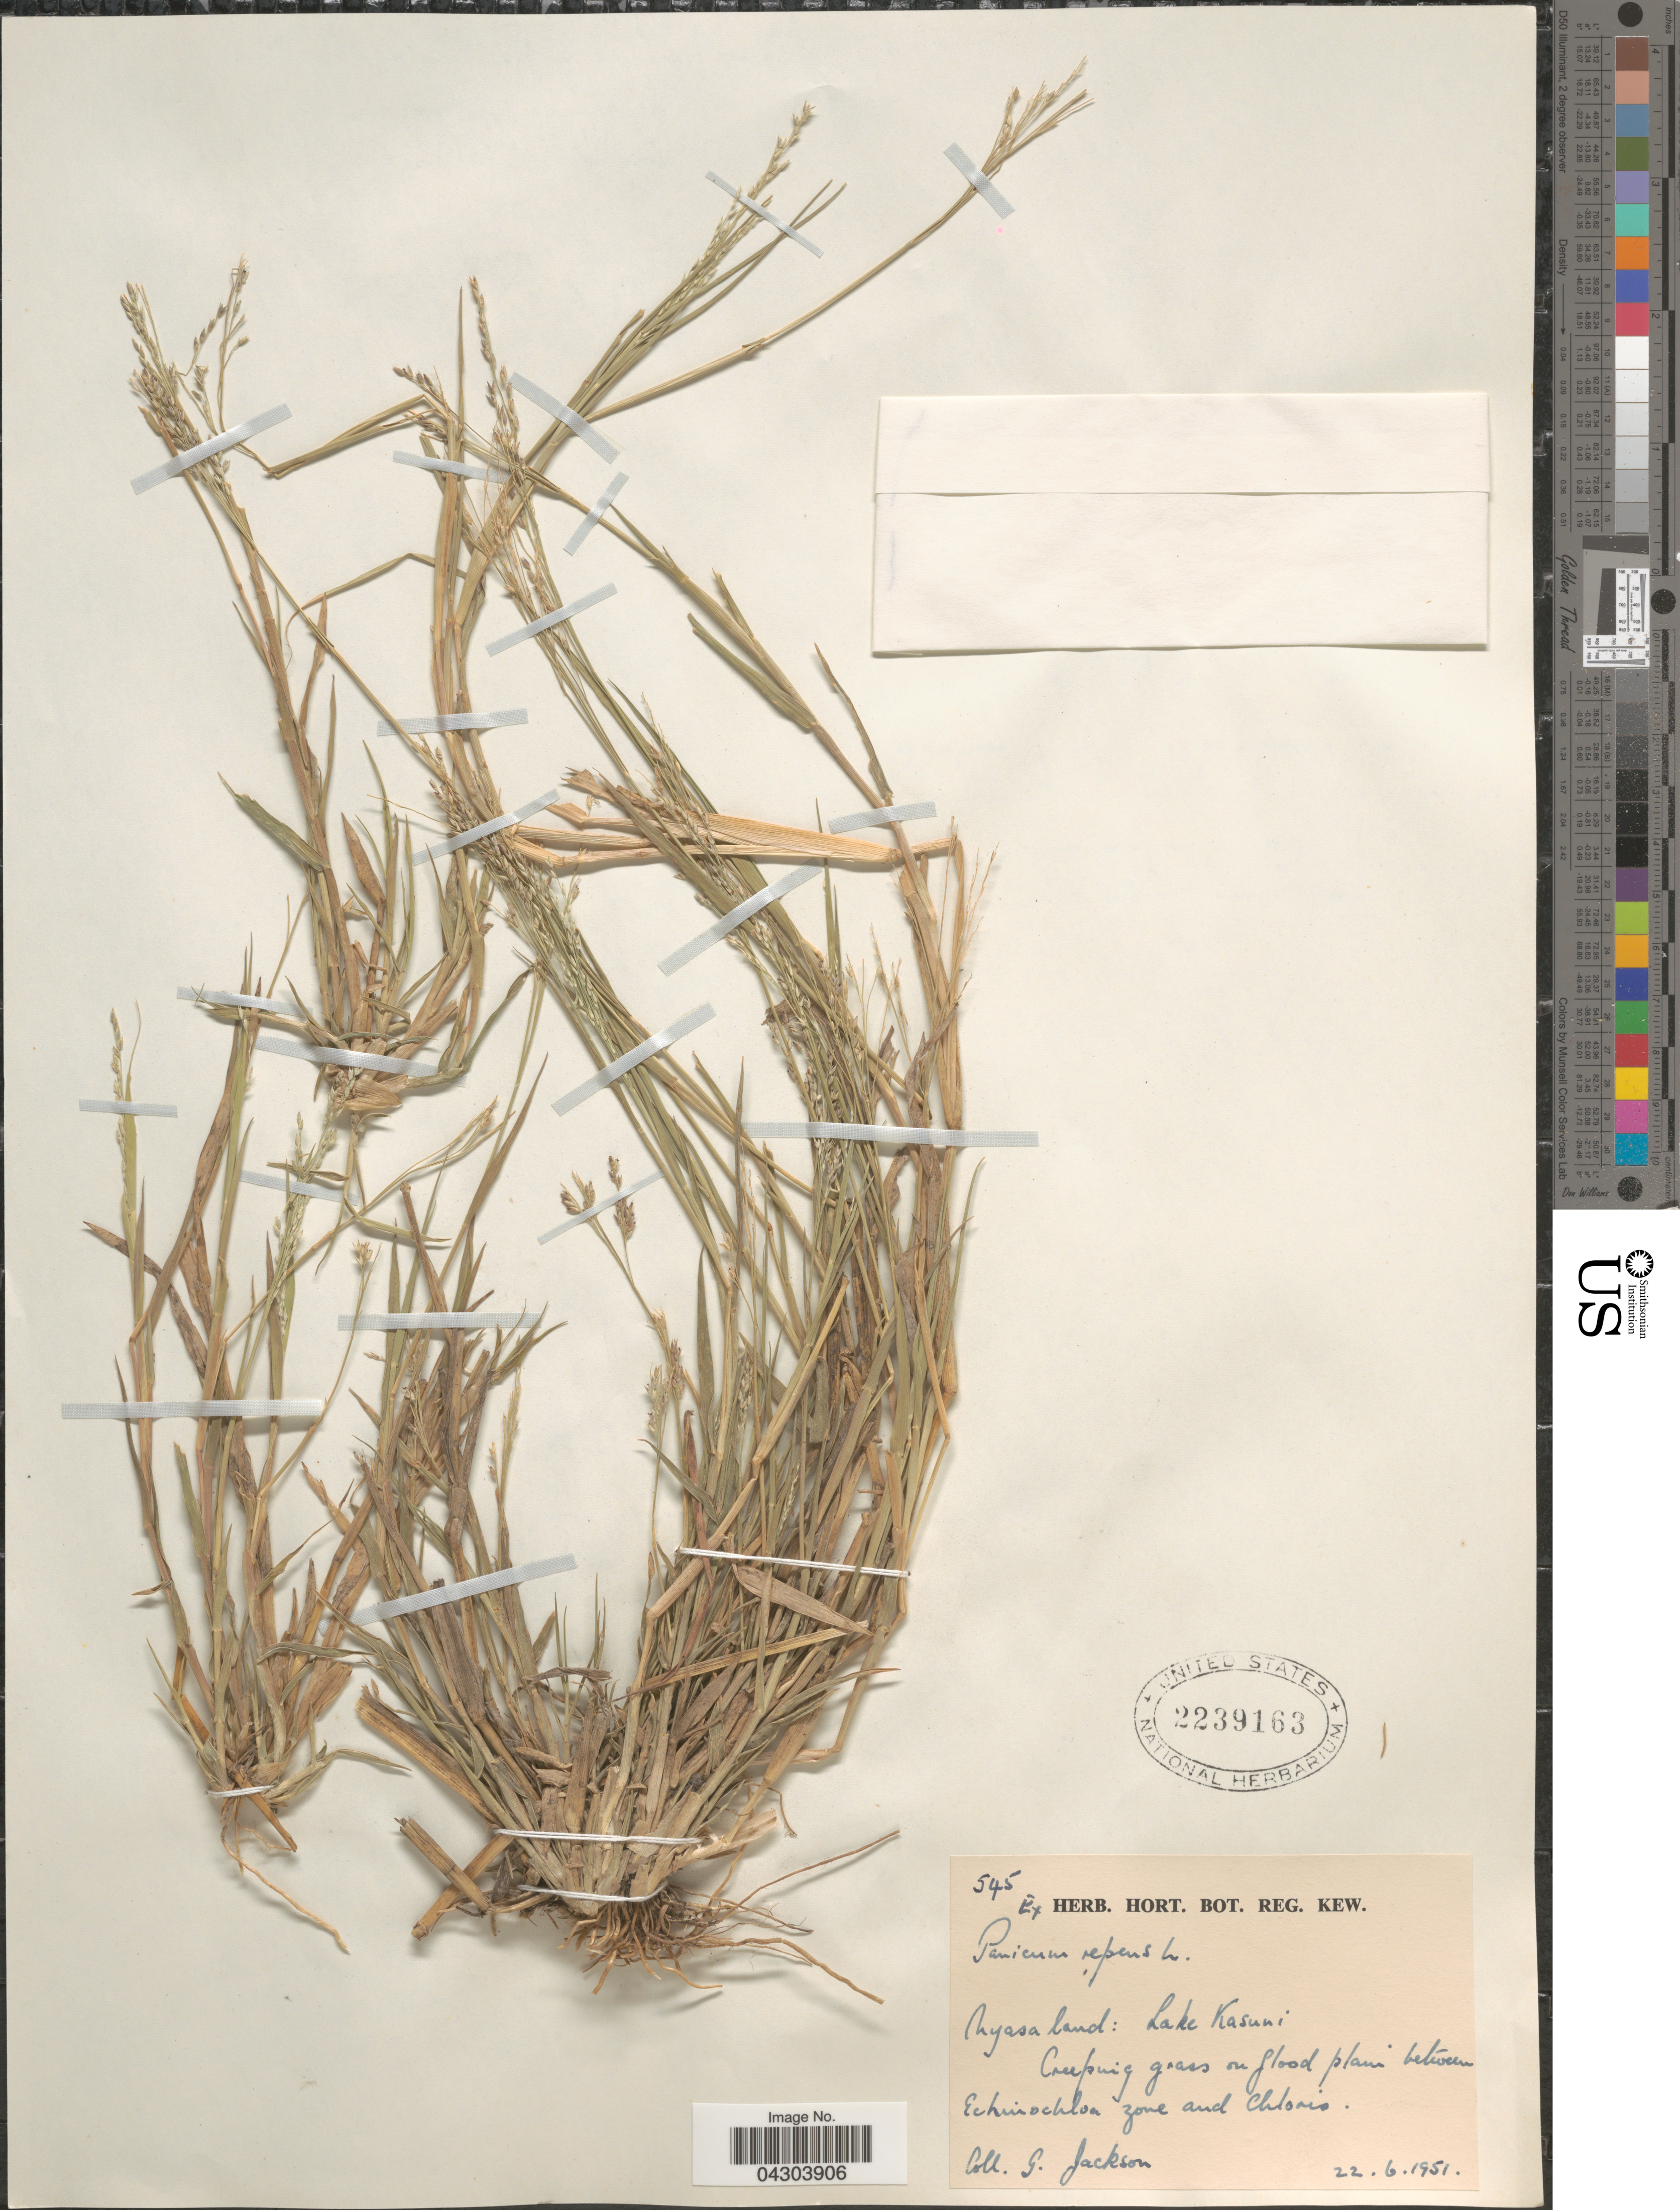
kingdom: Plantae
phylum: Tracheophyta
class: Liliopsida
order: Poales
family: Poaceae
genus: Panicum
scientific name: Panicum repens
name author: L.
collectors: G. Jackson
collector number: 545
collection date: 1951-06-22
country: Malawi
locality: Nyasaland: Lake Kasuni. Creeping grass on flood plain between Echinochloa zone and Chloris.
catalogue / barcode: US 2239163